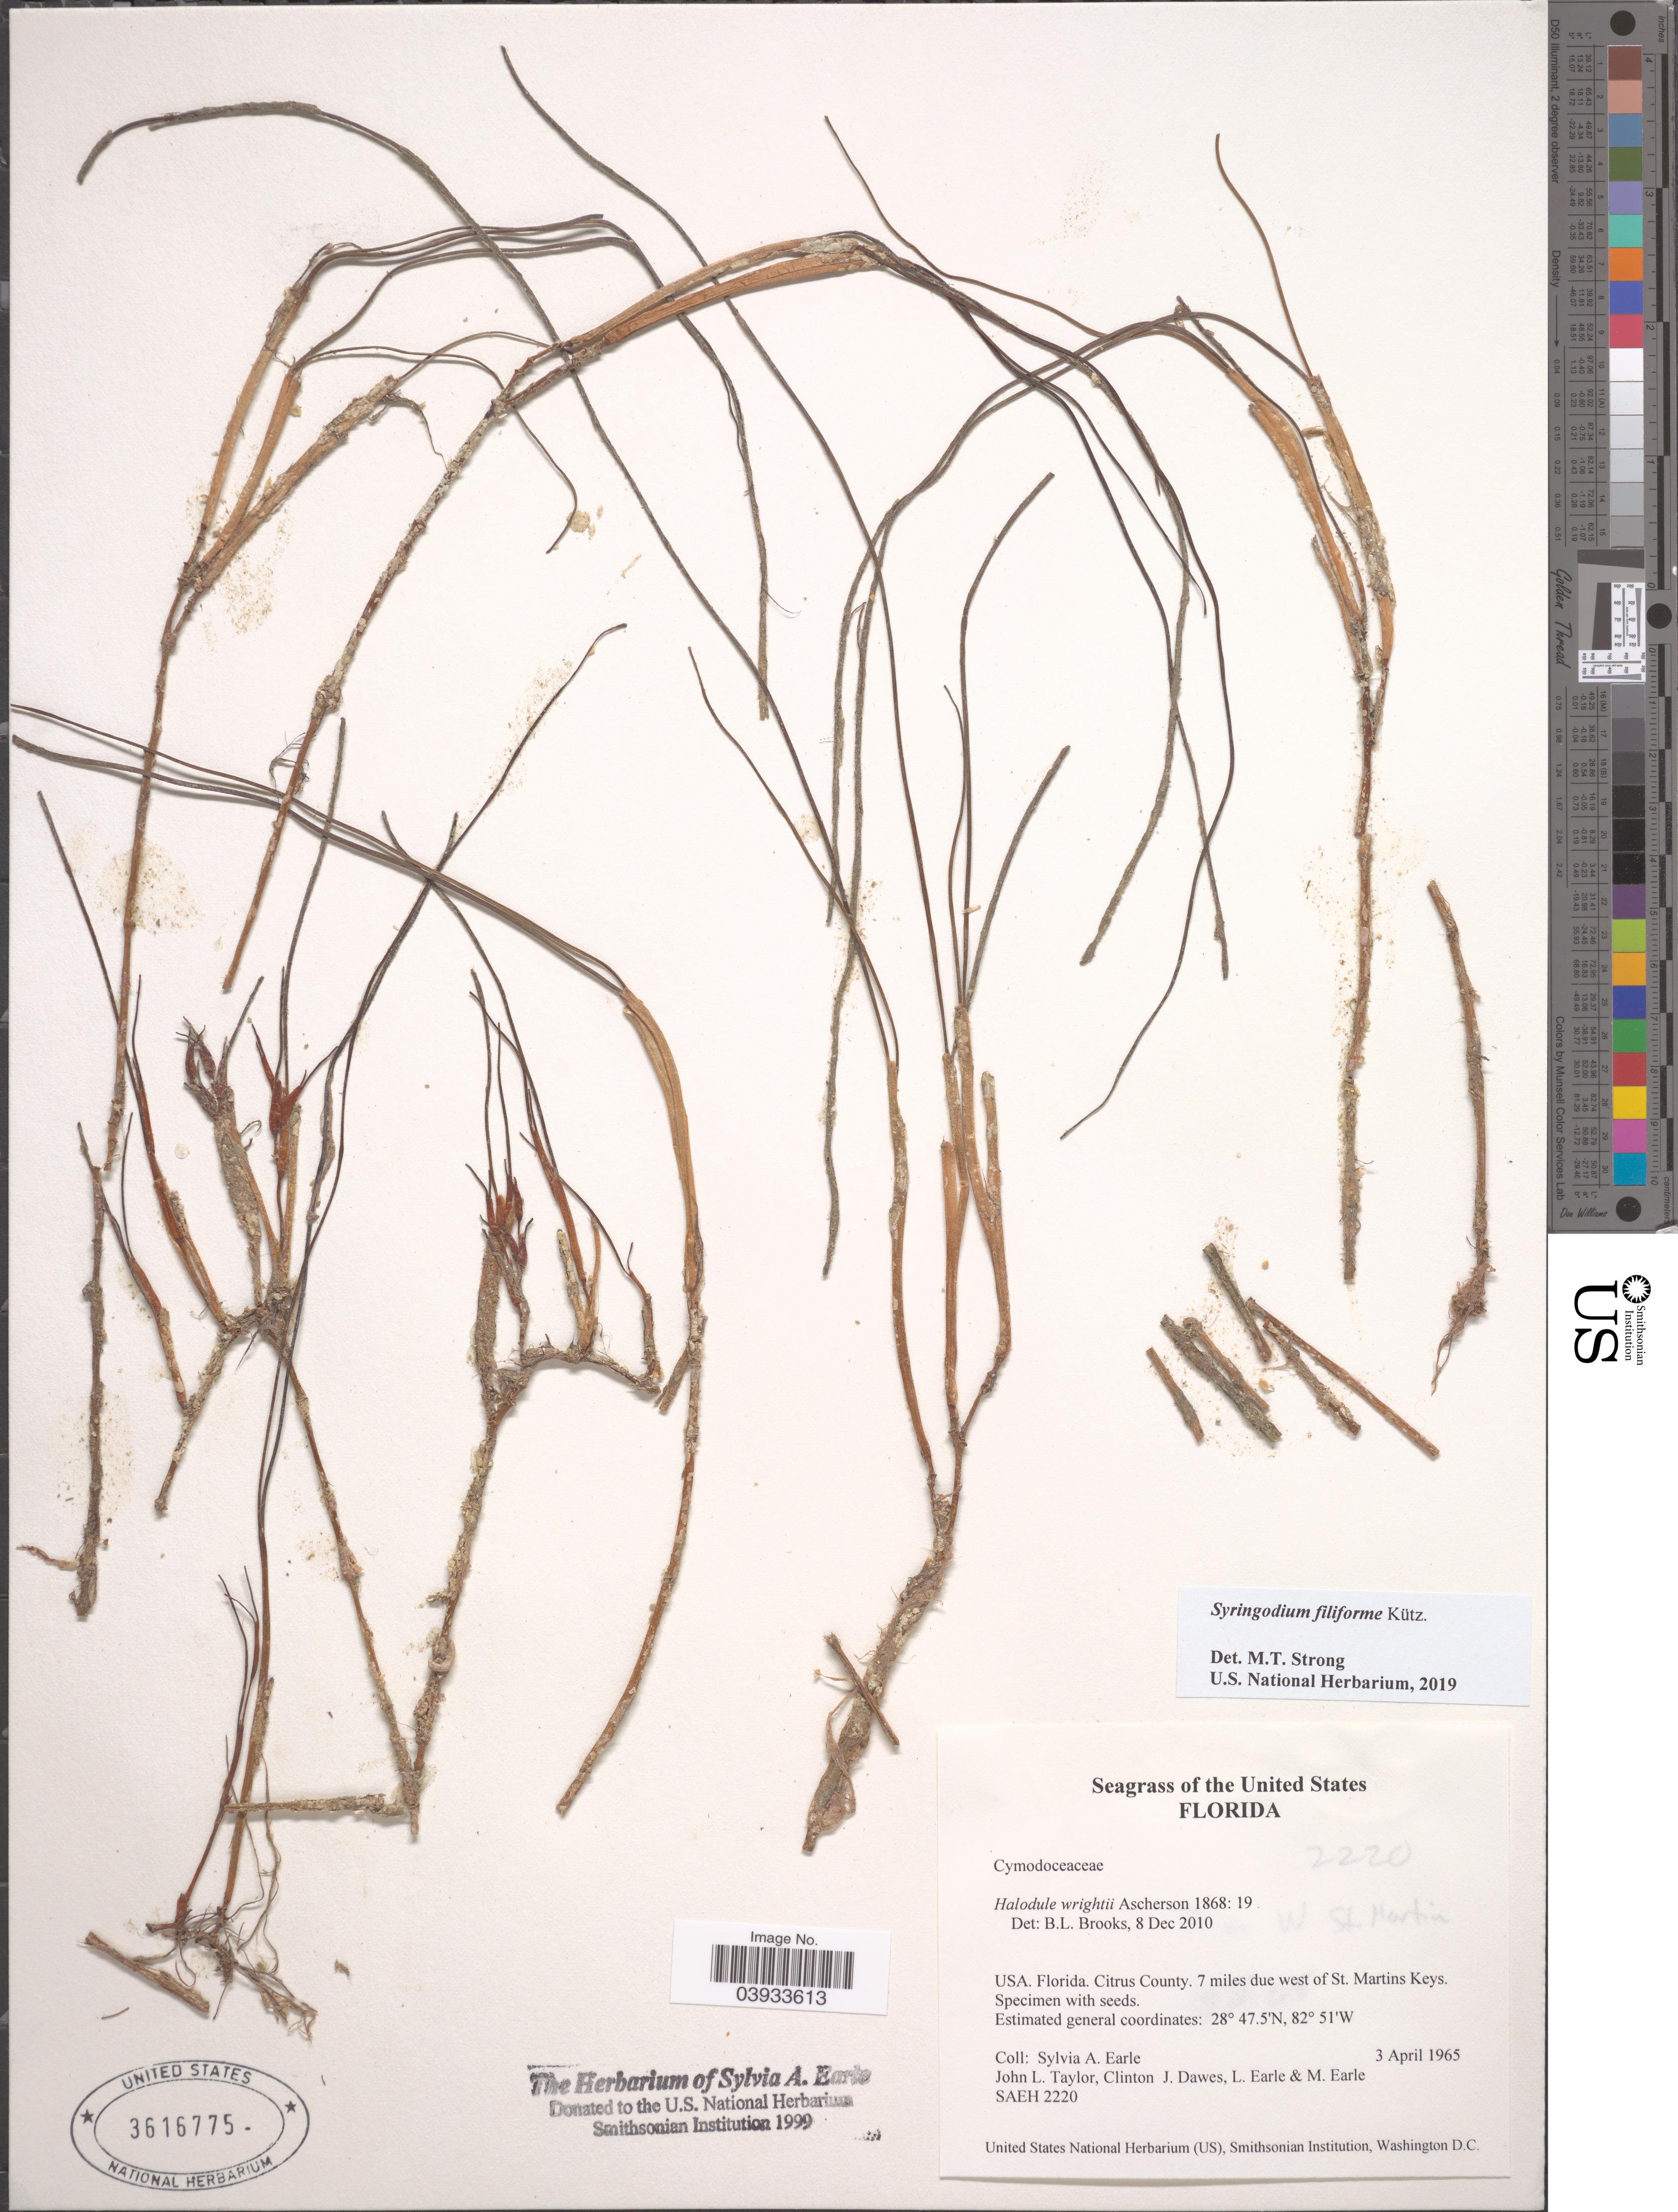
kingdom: Plantae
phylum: Tracheophyta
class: Liliopsida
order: Alismatales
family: Cymodoceaceae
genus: Syringodium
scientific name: Syringodium filiforme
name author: Kütz.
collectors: S. A. Earle, J. L. Taylor, C. Dawes, L. Earle & M. Earle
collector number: SAEH2220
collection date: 1965-04-03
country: United States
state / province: Florida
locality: Citrus County. 7 miles due west of St. Martins Keys.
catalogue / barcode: US 3616775